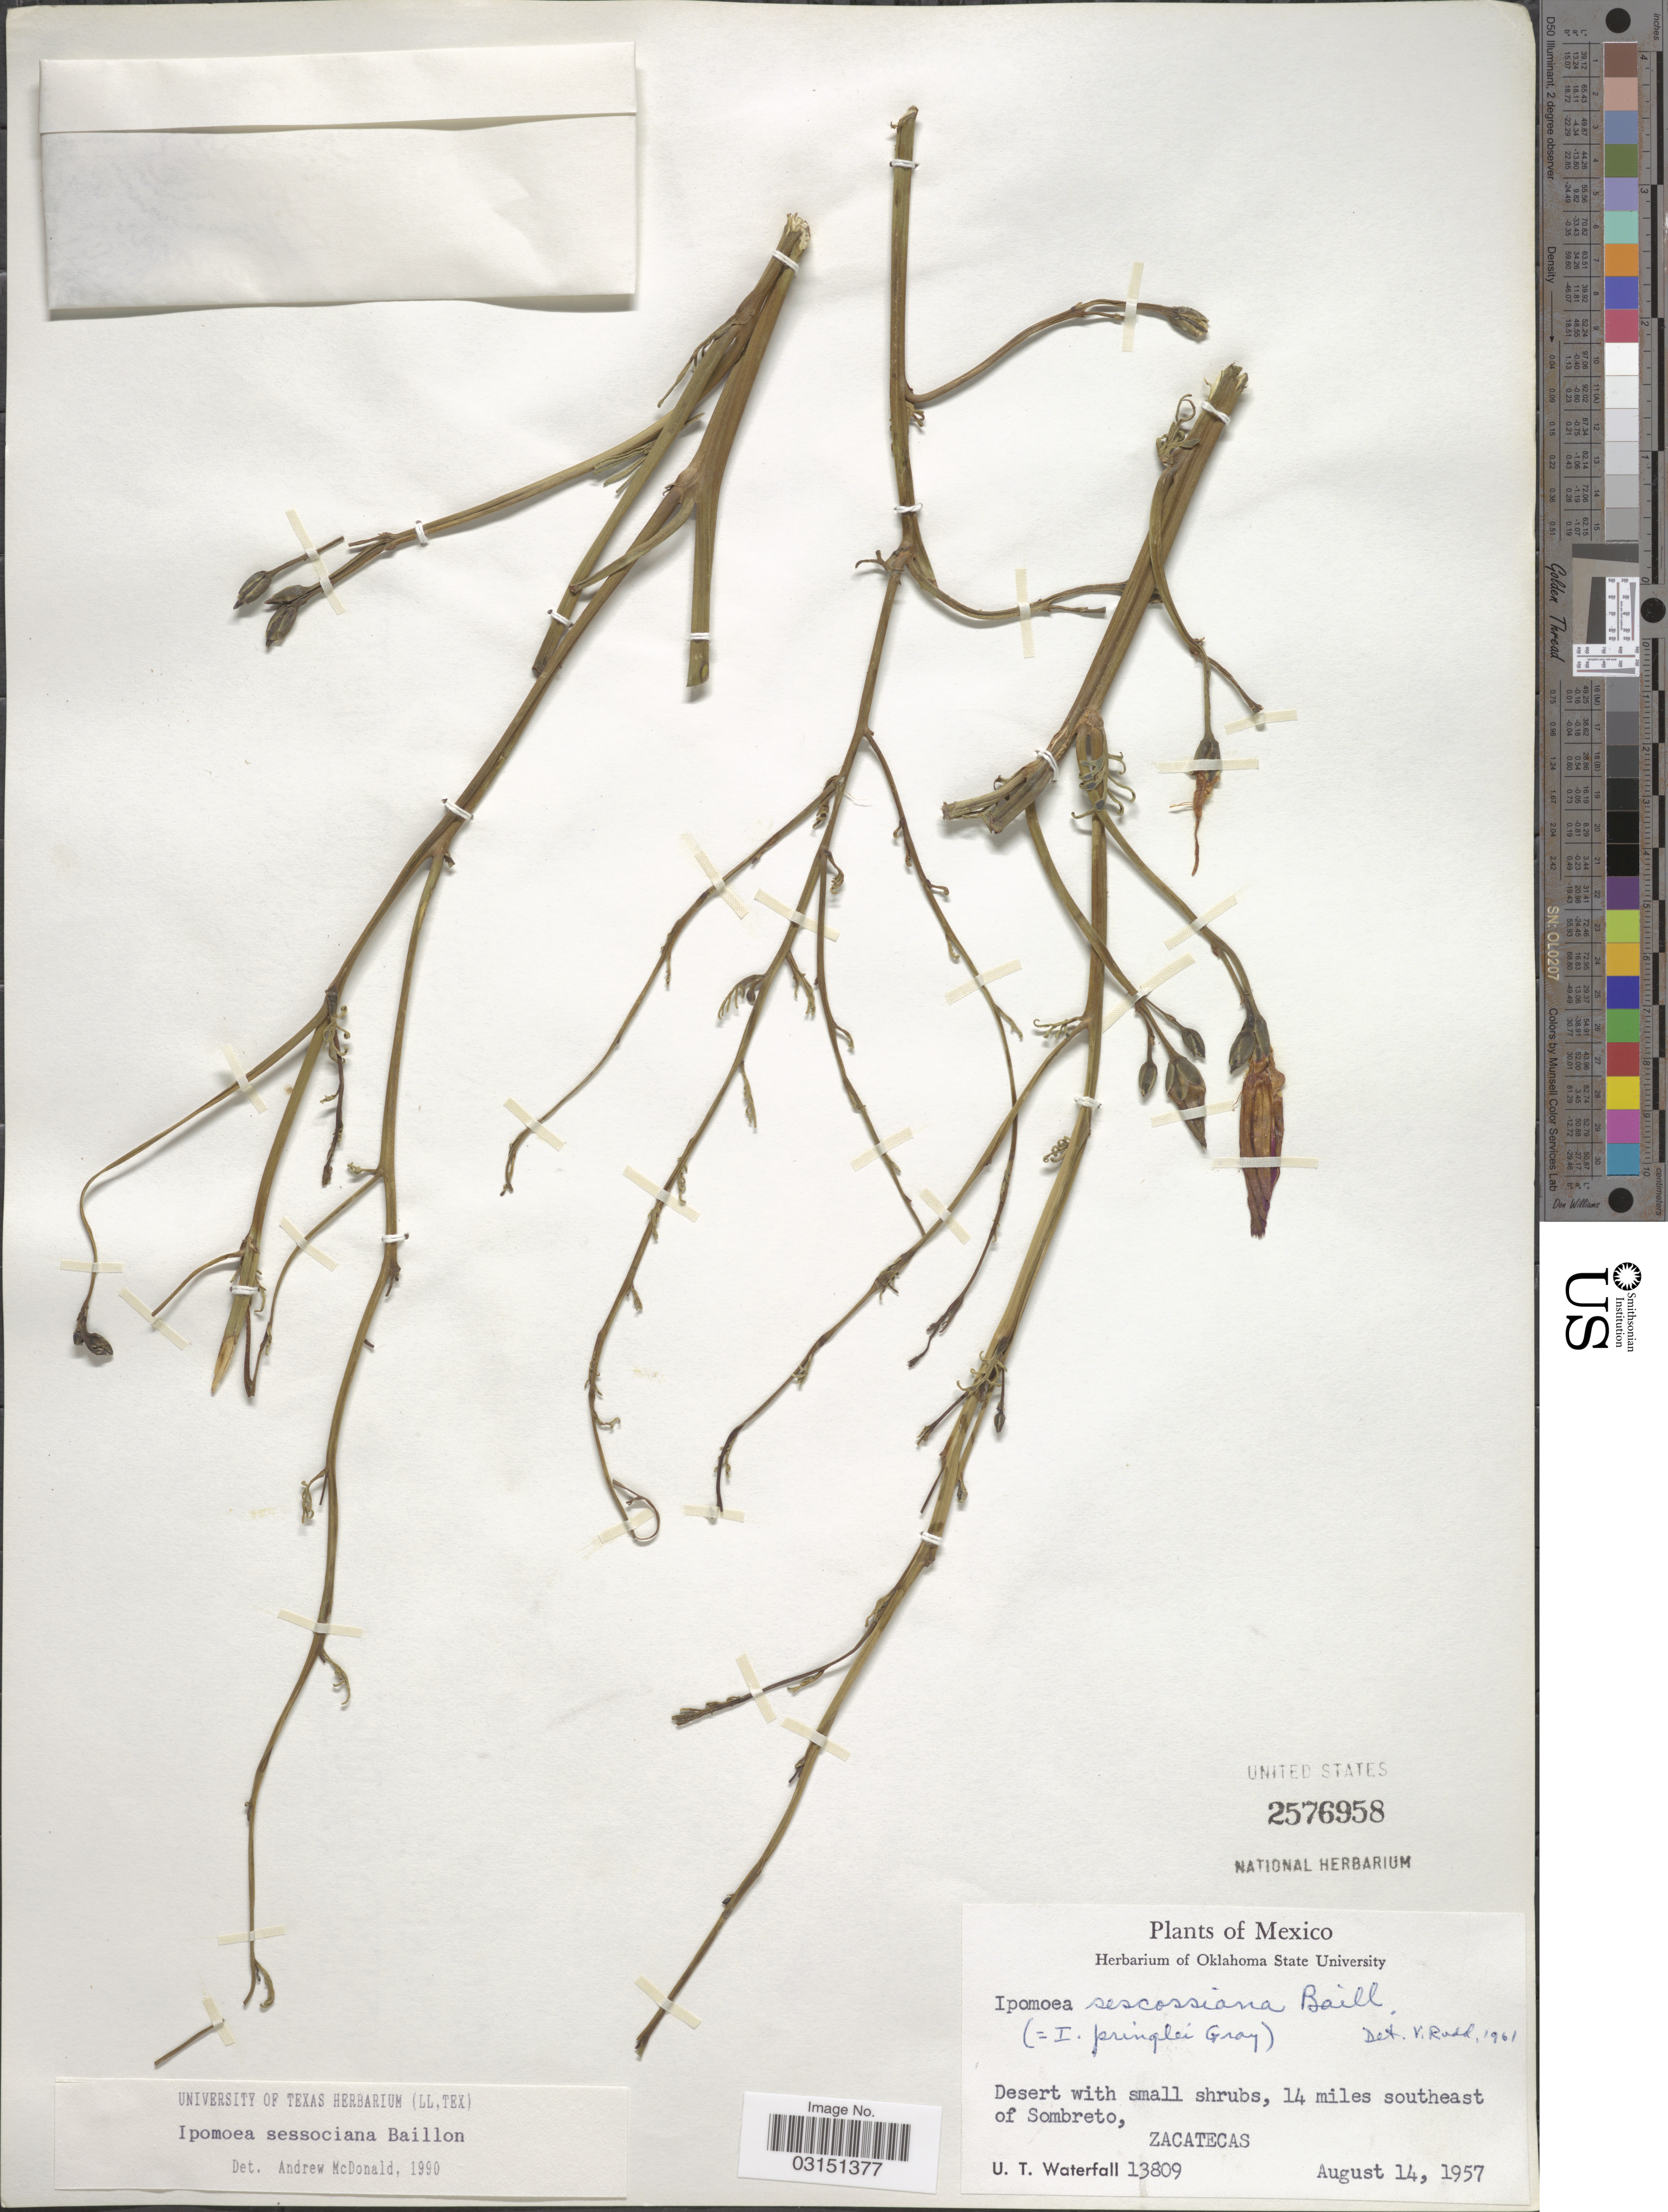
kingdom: Plantae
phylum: Tracheophyta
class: Magnoliopsida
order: Solanales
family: Convolvulaceae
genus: Ipomoea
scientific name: Ipomoea sescossiana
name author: Baill.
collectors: U. T. Waterfall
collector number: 13809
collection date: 1957-08-14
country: Mexico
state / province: Zacatecas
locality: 14 miles southeast of Sombreto.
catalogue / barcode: US 2576958